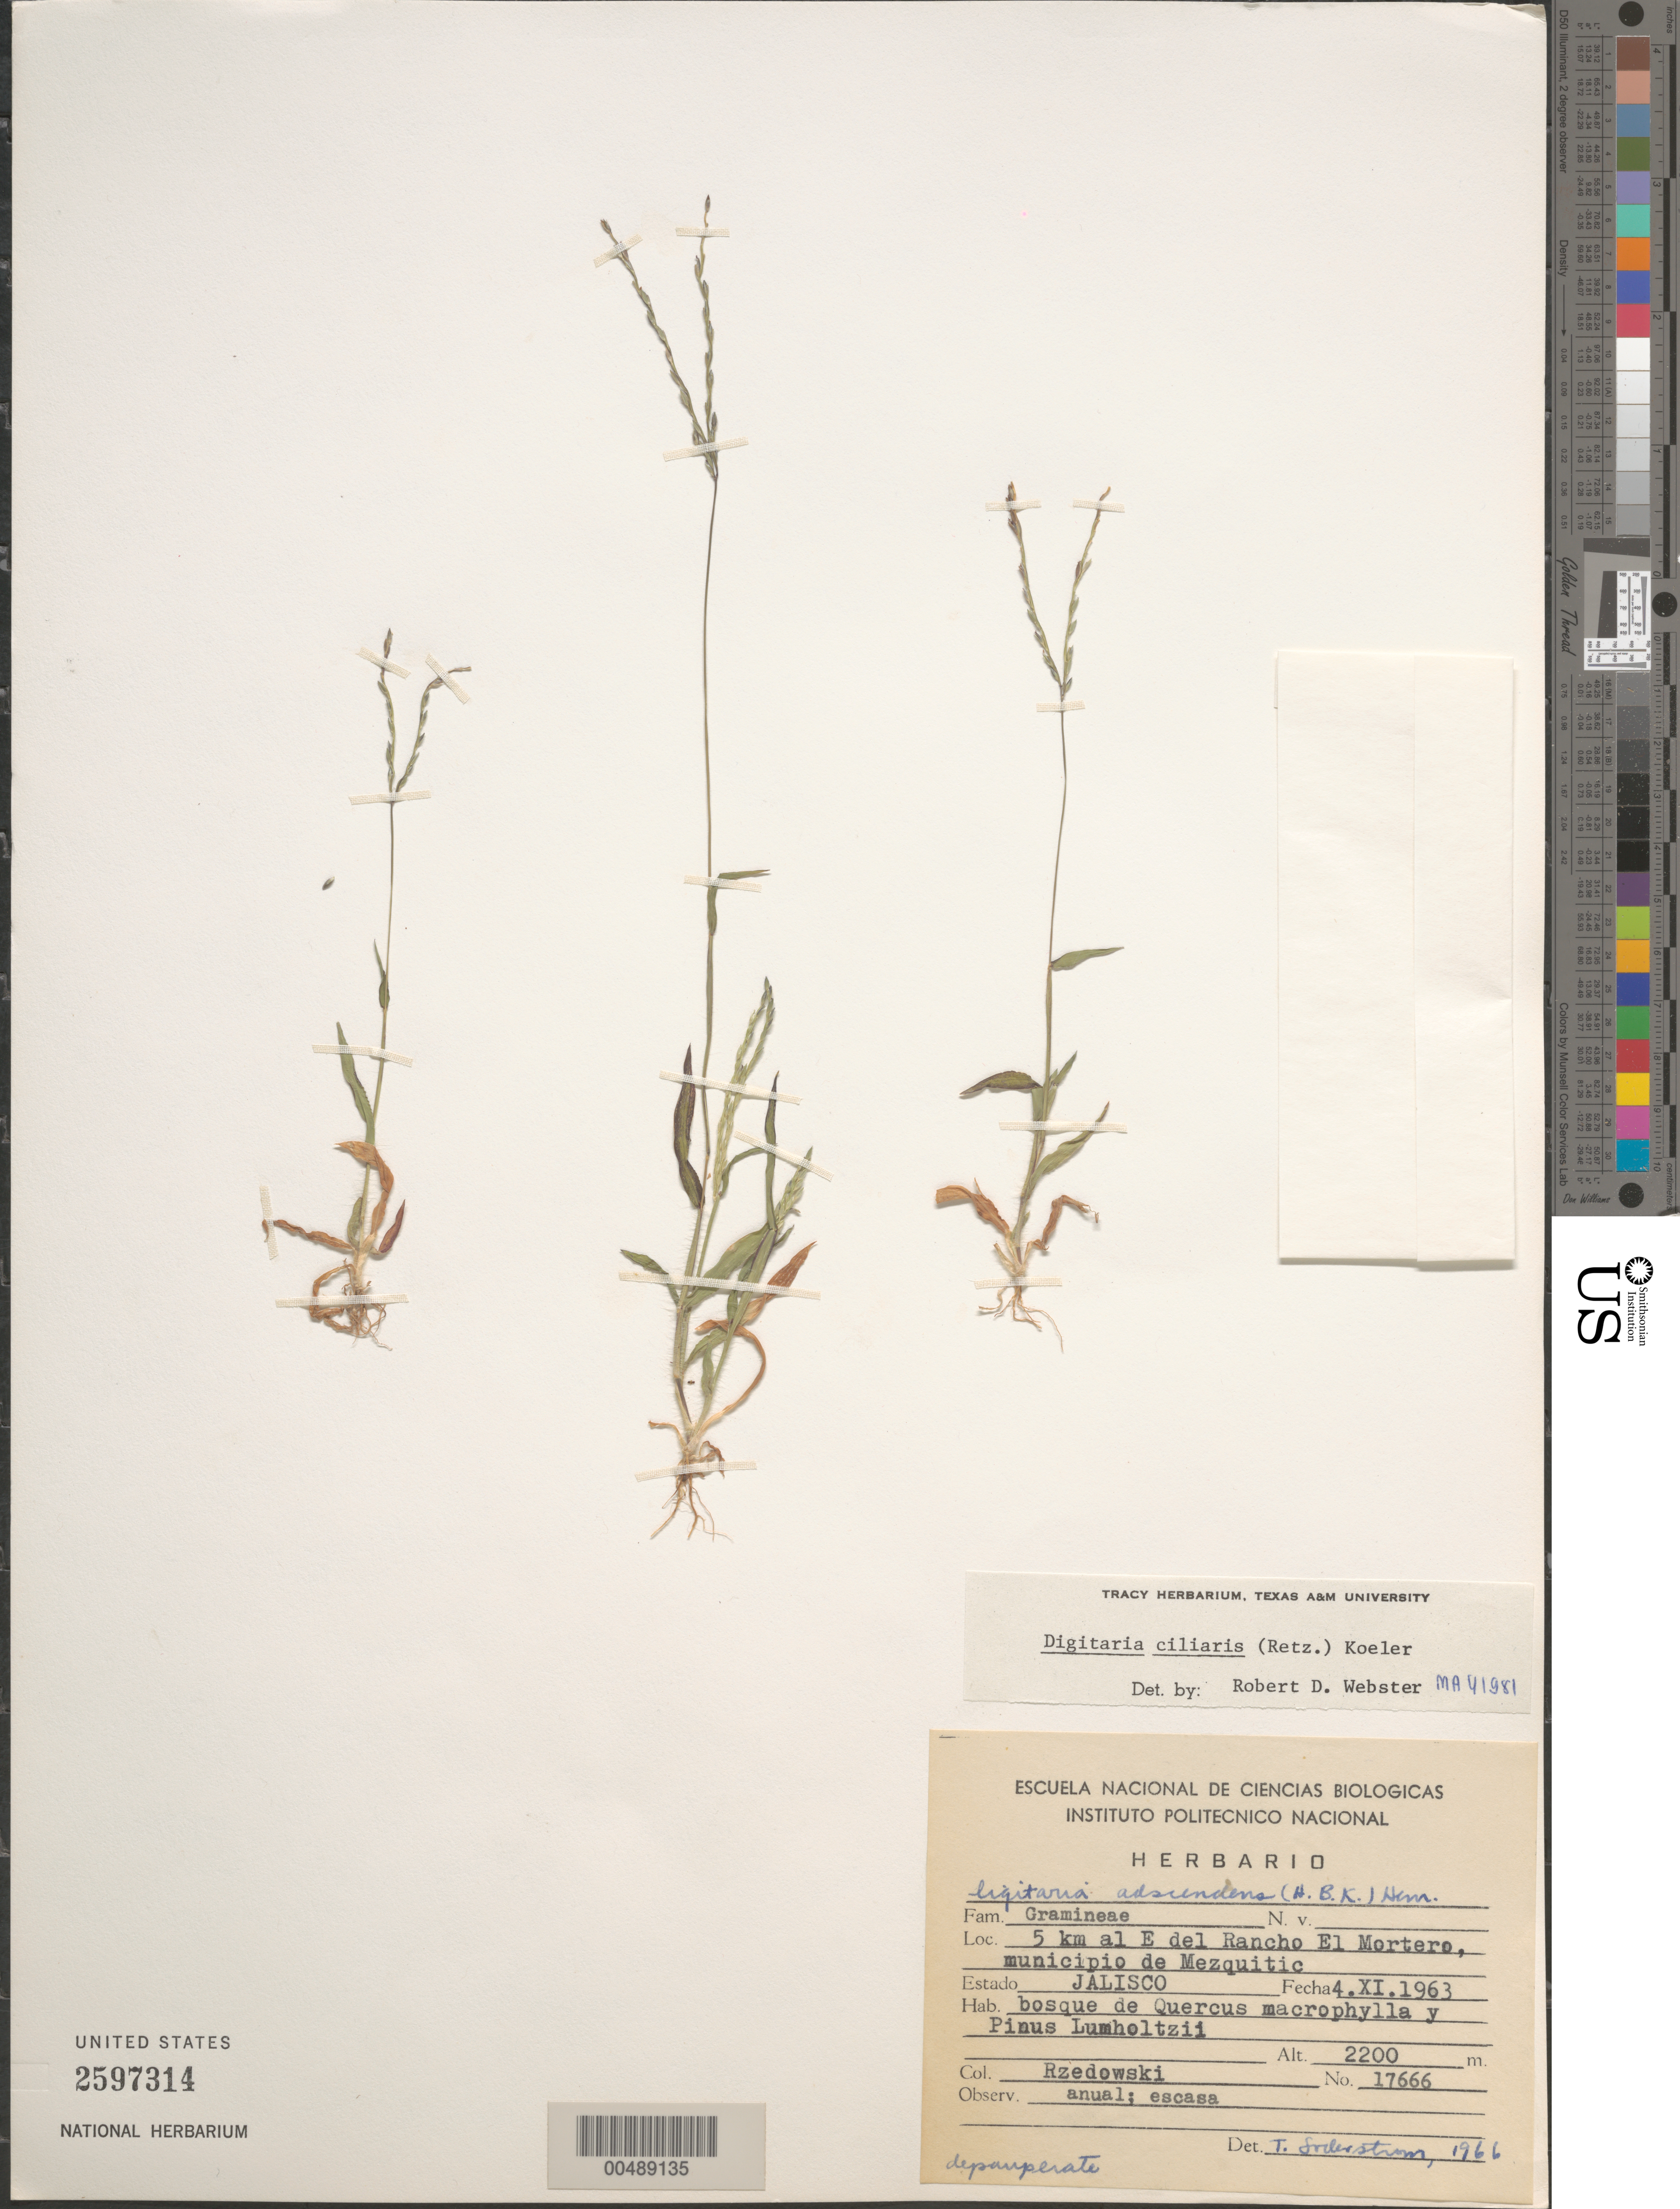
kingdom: Plantae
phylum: Tracheophyta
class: Liliopsida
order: Poales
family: Poaceae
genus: Digitaria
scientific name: Digitaria ciliaris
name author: (Retz.) Koeler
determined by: Webster, Robert D.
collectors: J. Rzedowski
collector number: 17666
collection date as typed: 4 Nov 1963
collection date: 1963-11-04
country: Mexico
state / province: Jalisco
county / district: Mezquitic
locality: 5 km E of Rancho El Mortero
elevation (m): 2200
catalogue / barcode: US 2597314